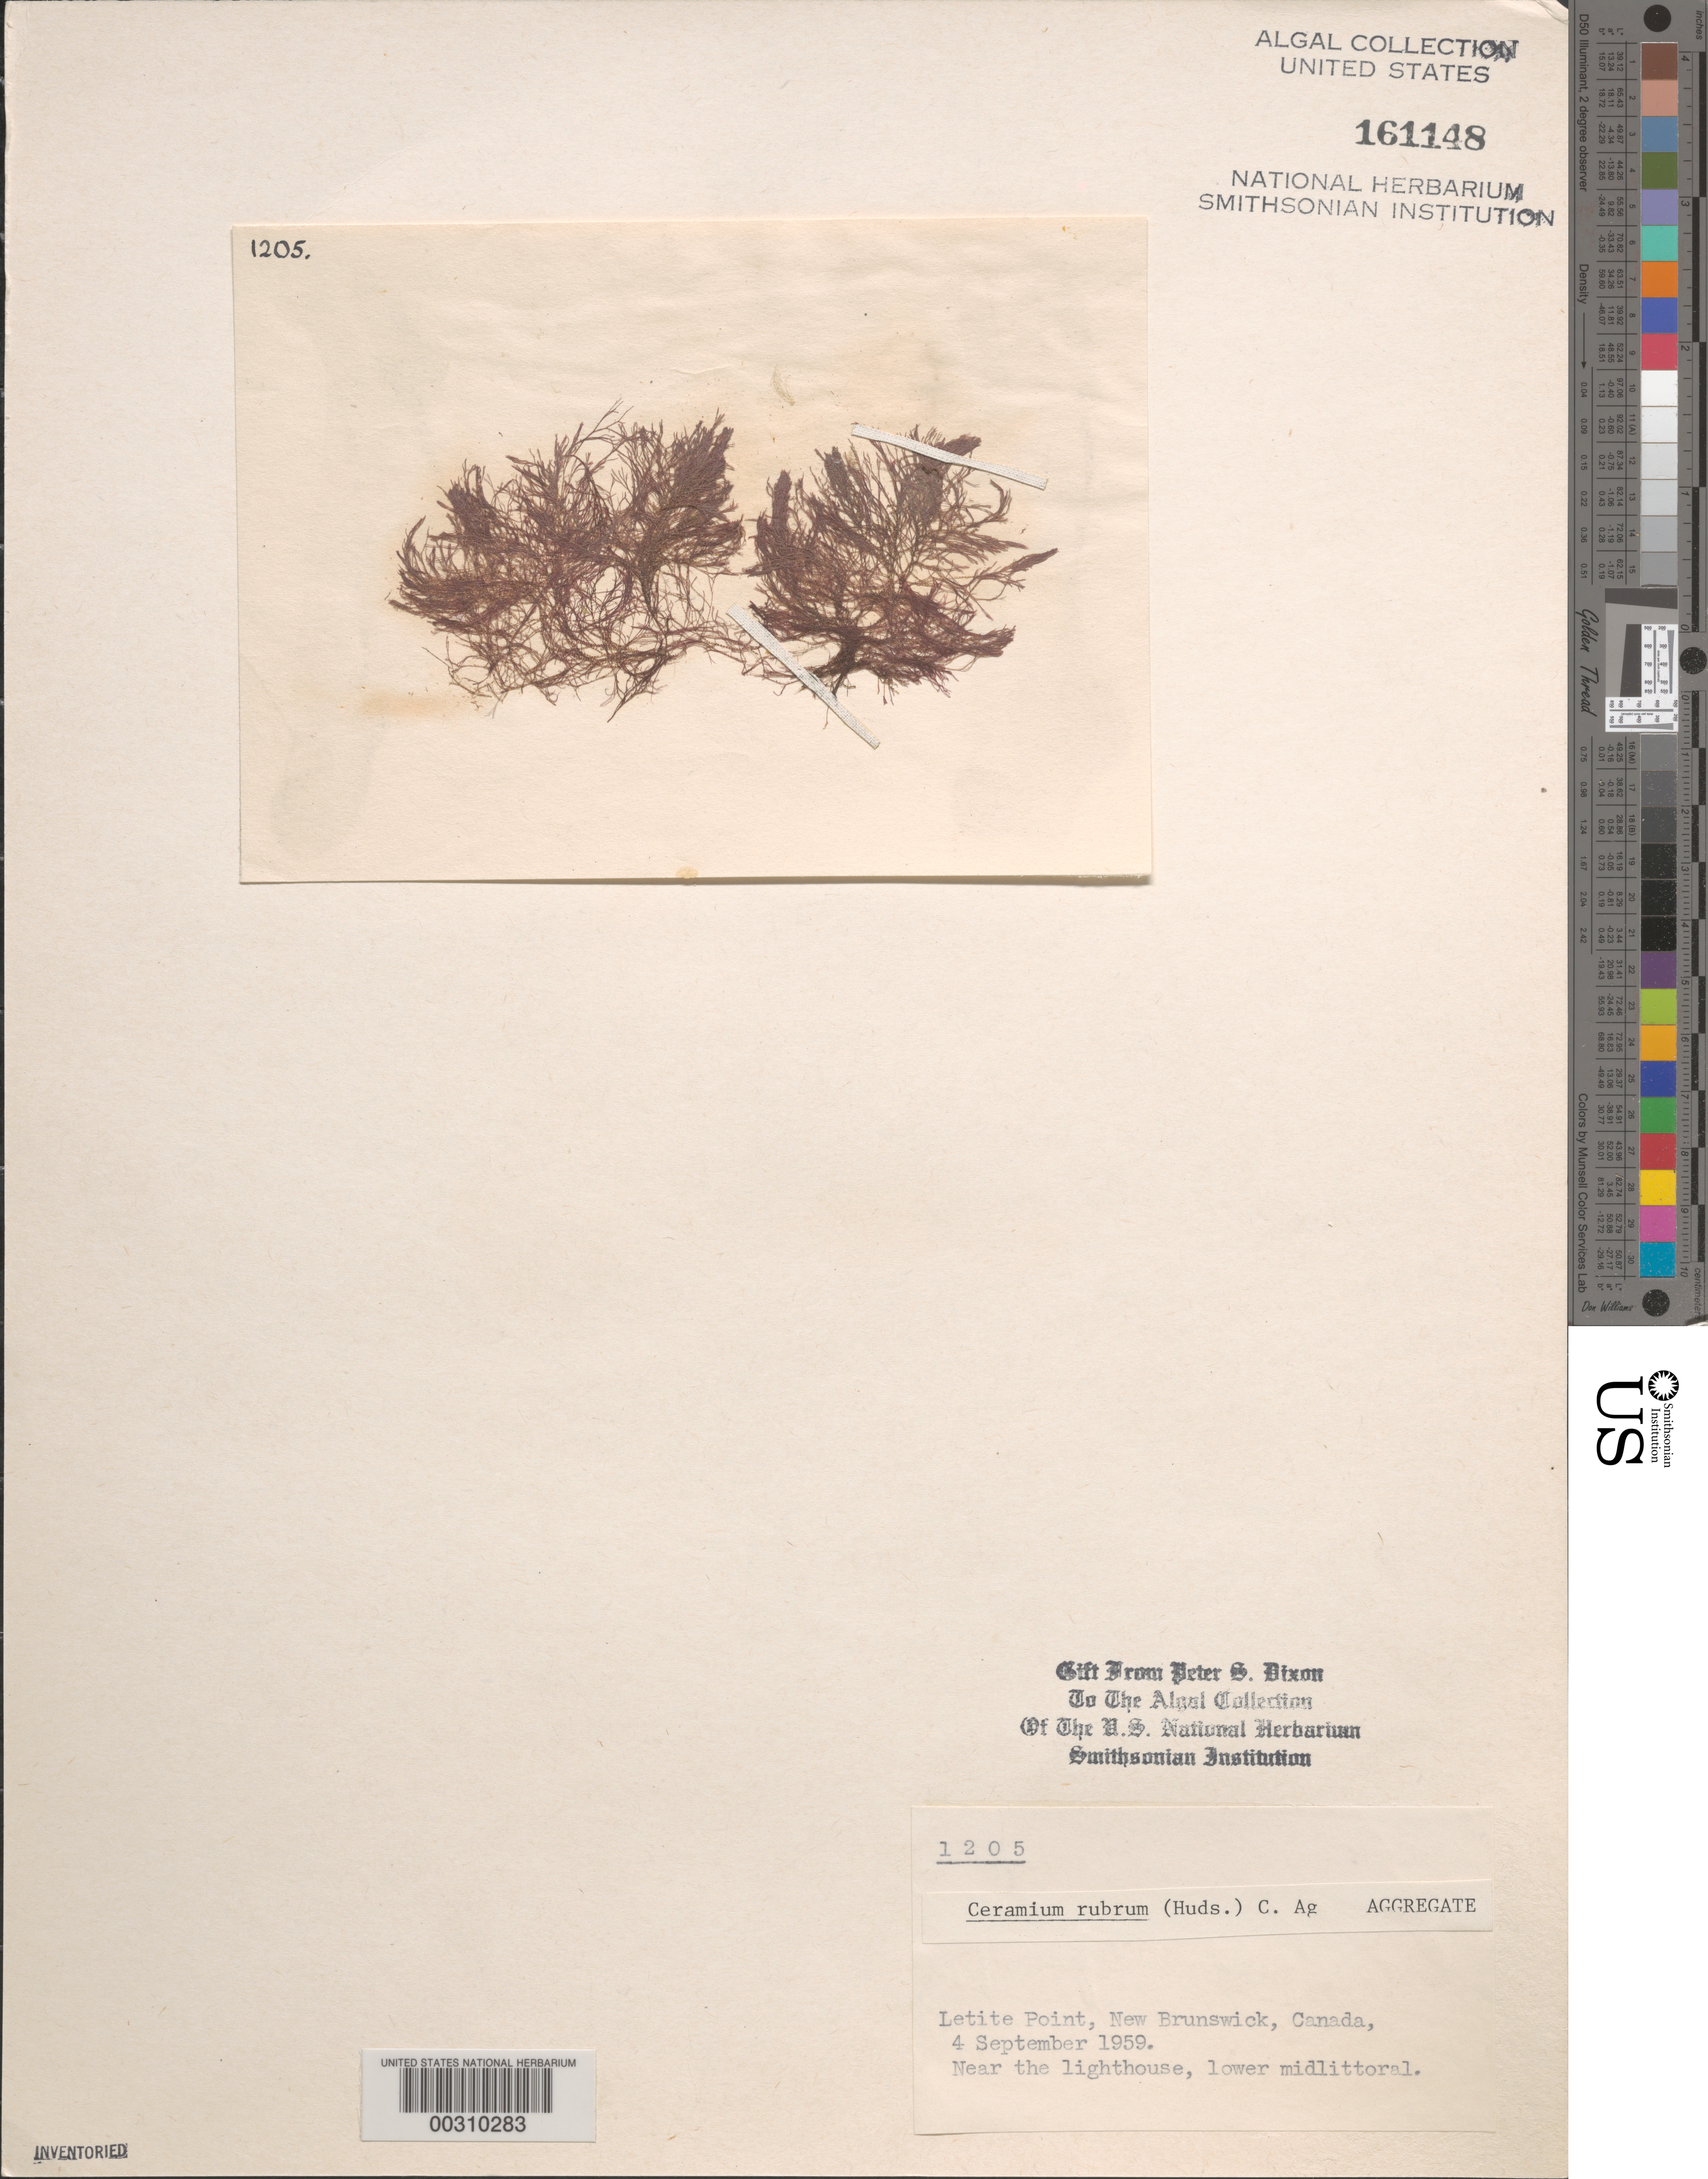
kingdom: Plantae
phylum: Rhodophyta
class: Florideophyceae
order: Ceramiales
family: Ceramiaceae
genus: Ceramium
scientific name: Ceramium rubrum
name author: C. Agardh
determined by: Dixon, P. S.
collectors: P. S. Dixon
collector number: PSD 1205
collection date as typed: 04 Sep 1959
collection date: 1959-09-04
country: Canada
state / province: New Brunswick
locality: Letite point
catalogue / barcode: US 161148